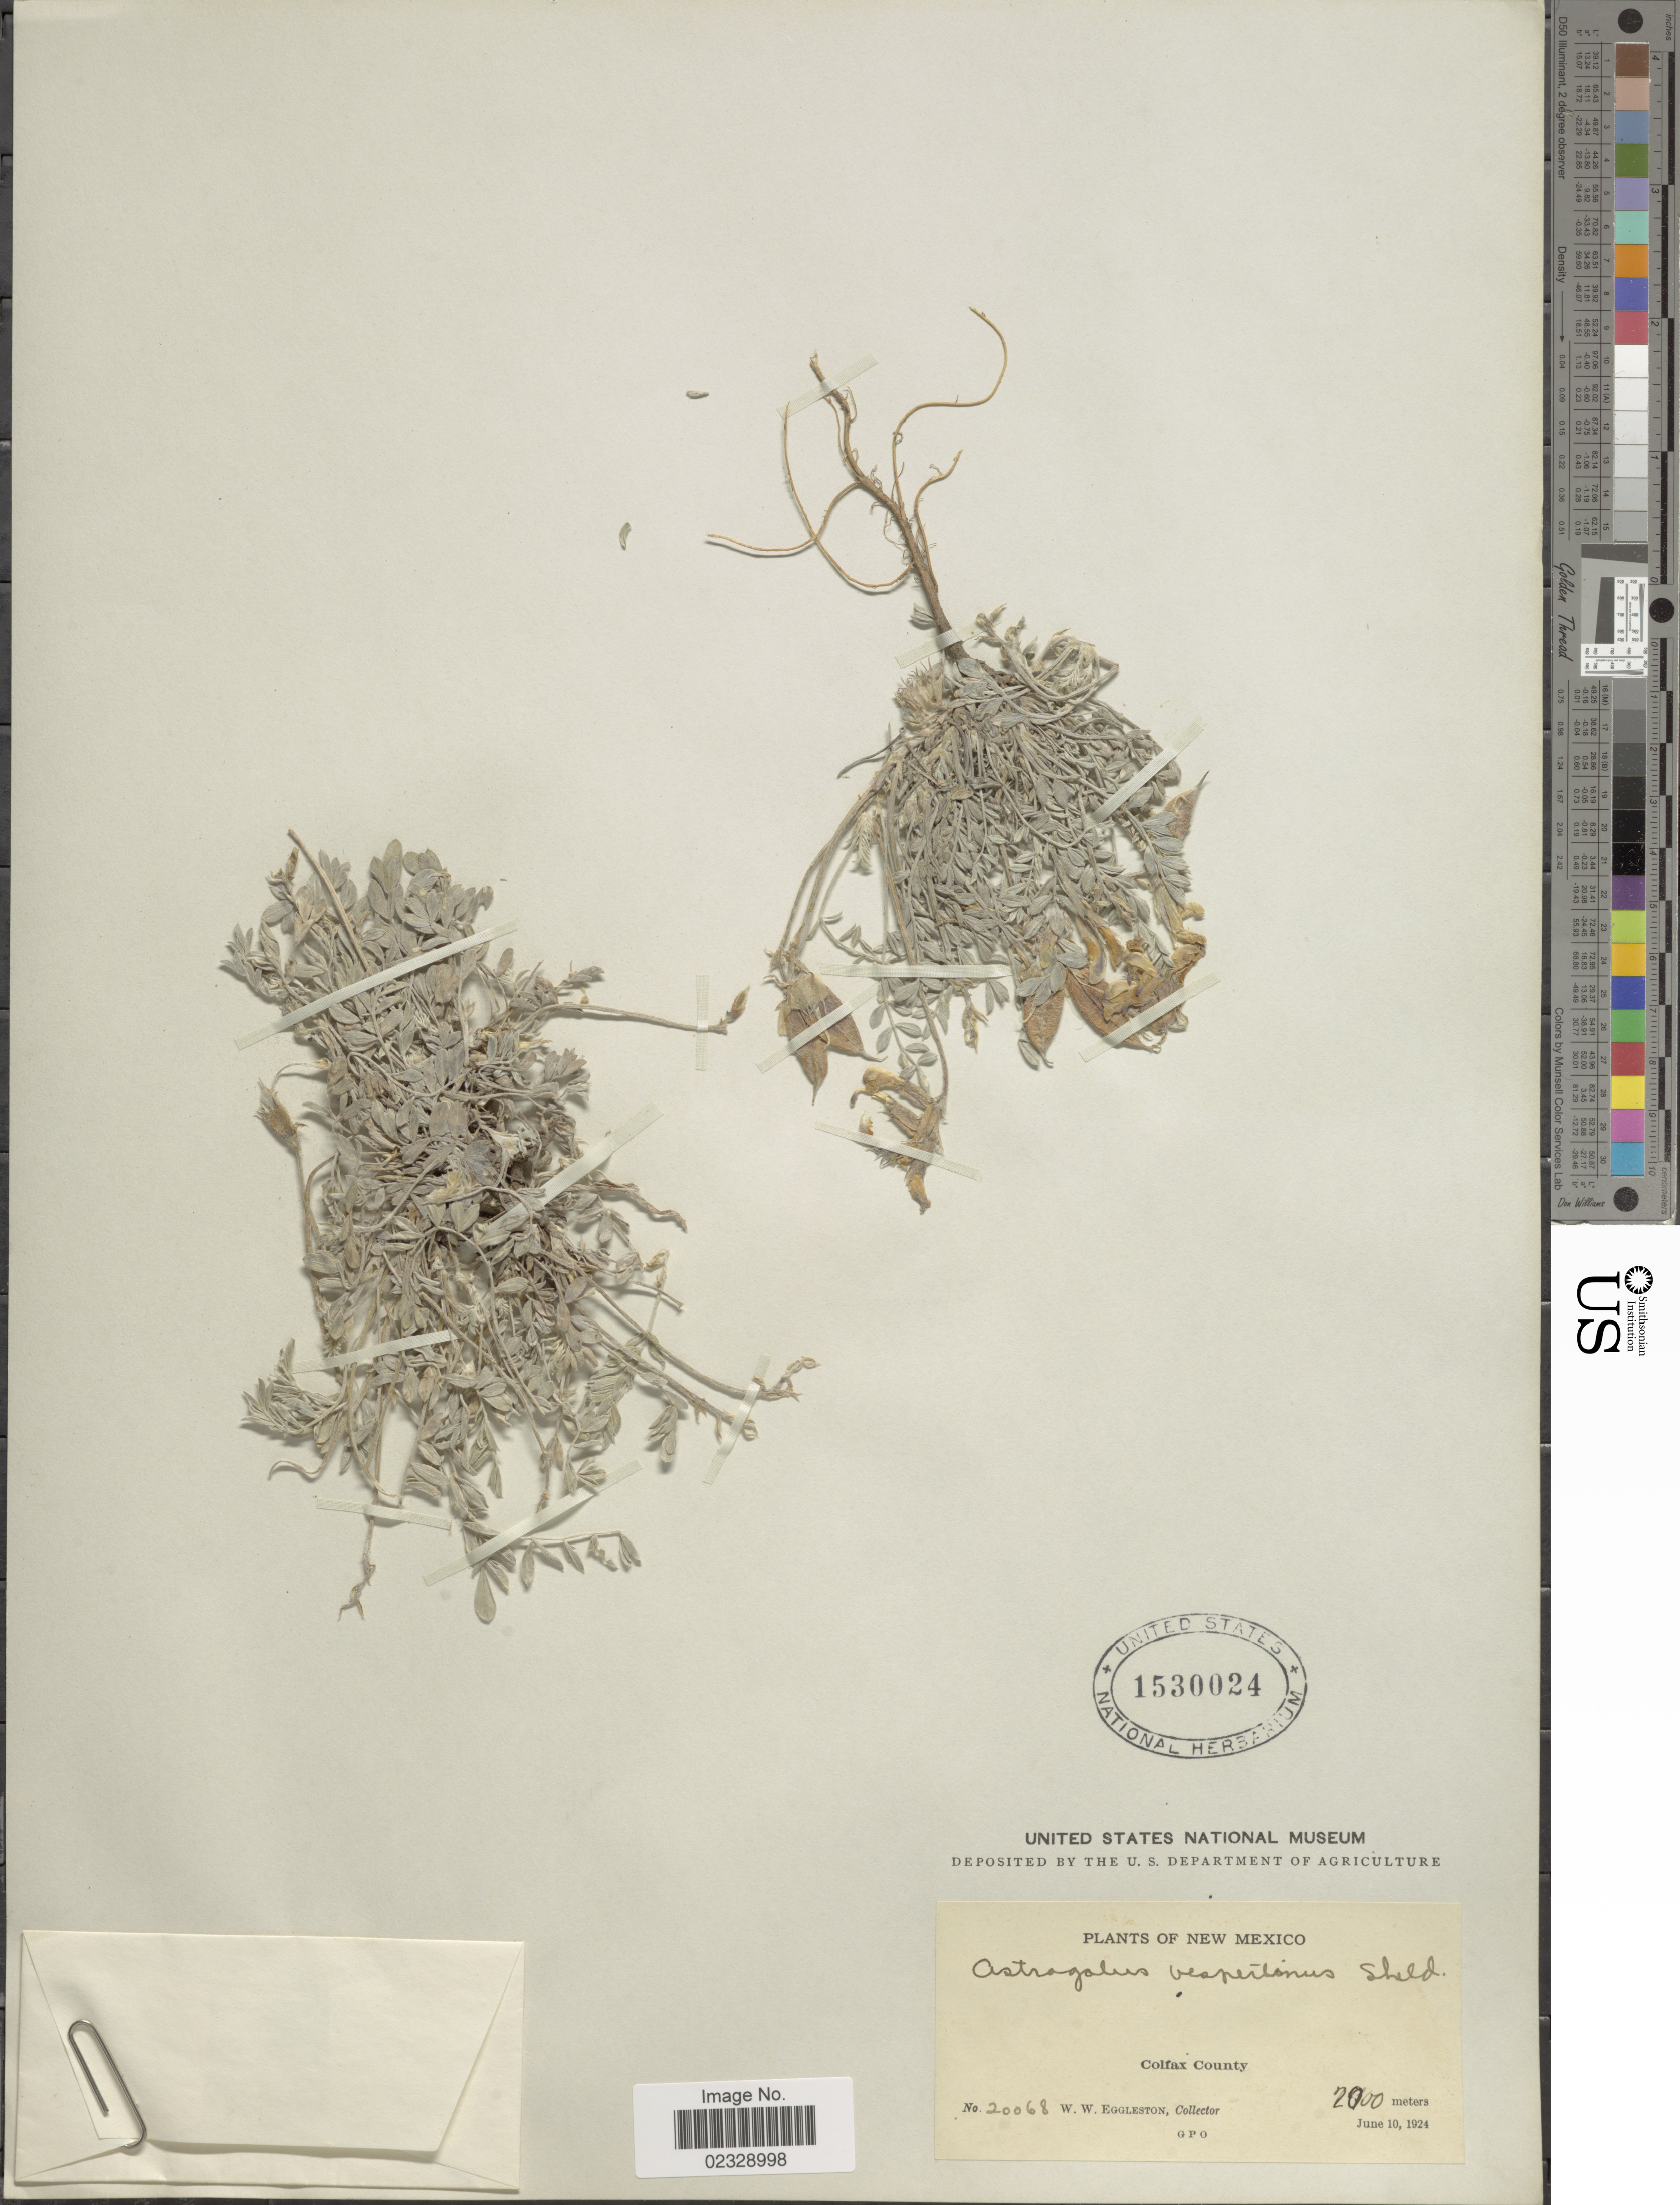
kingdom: Plantae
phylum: Tracheophyta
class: Magnoliopsida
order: Fabales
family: Fabaceae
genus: Astragalus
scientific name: Astragalus vespertinus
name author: E. Sheld.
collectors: W. W. Eggleston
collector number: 20068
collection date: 1924-06-10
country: United States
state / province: New Mexico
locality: Colfax County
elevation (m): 2000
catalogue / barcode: US 1530024